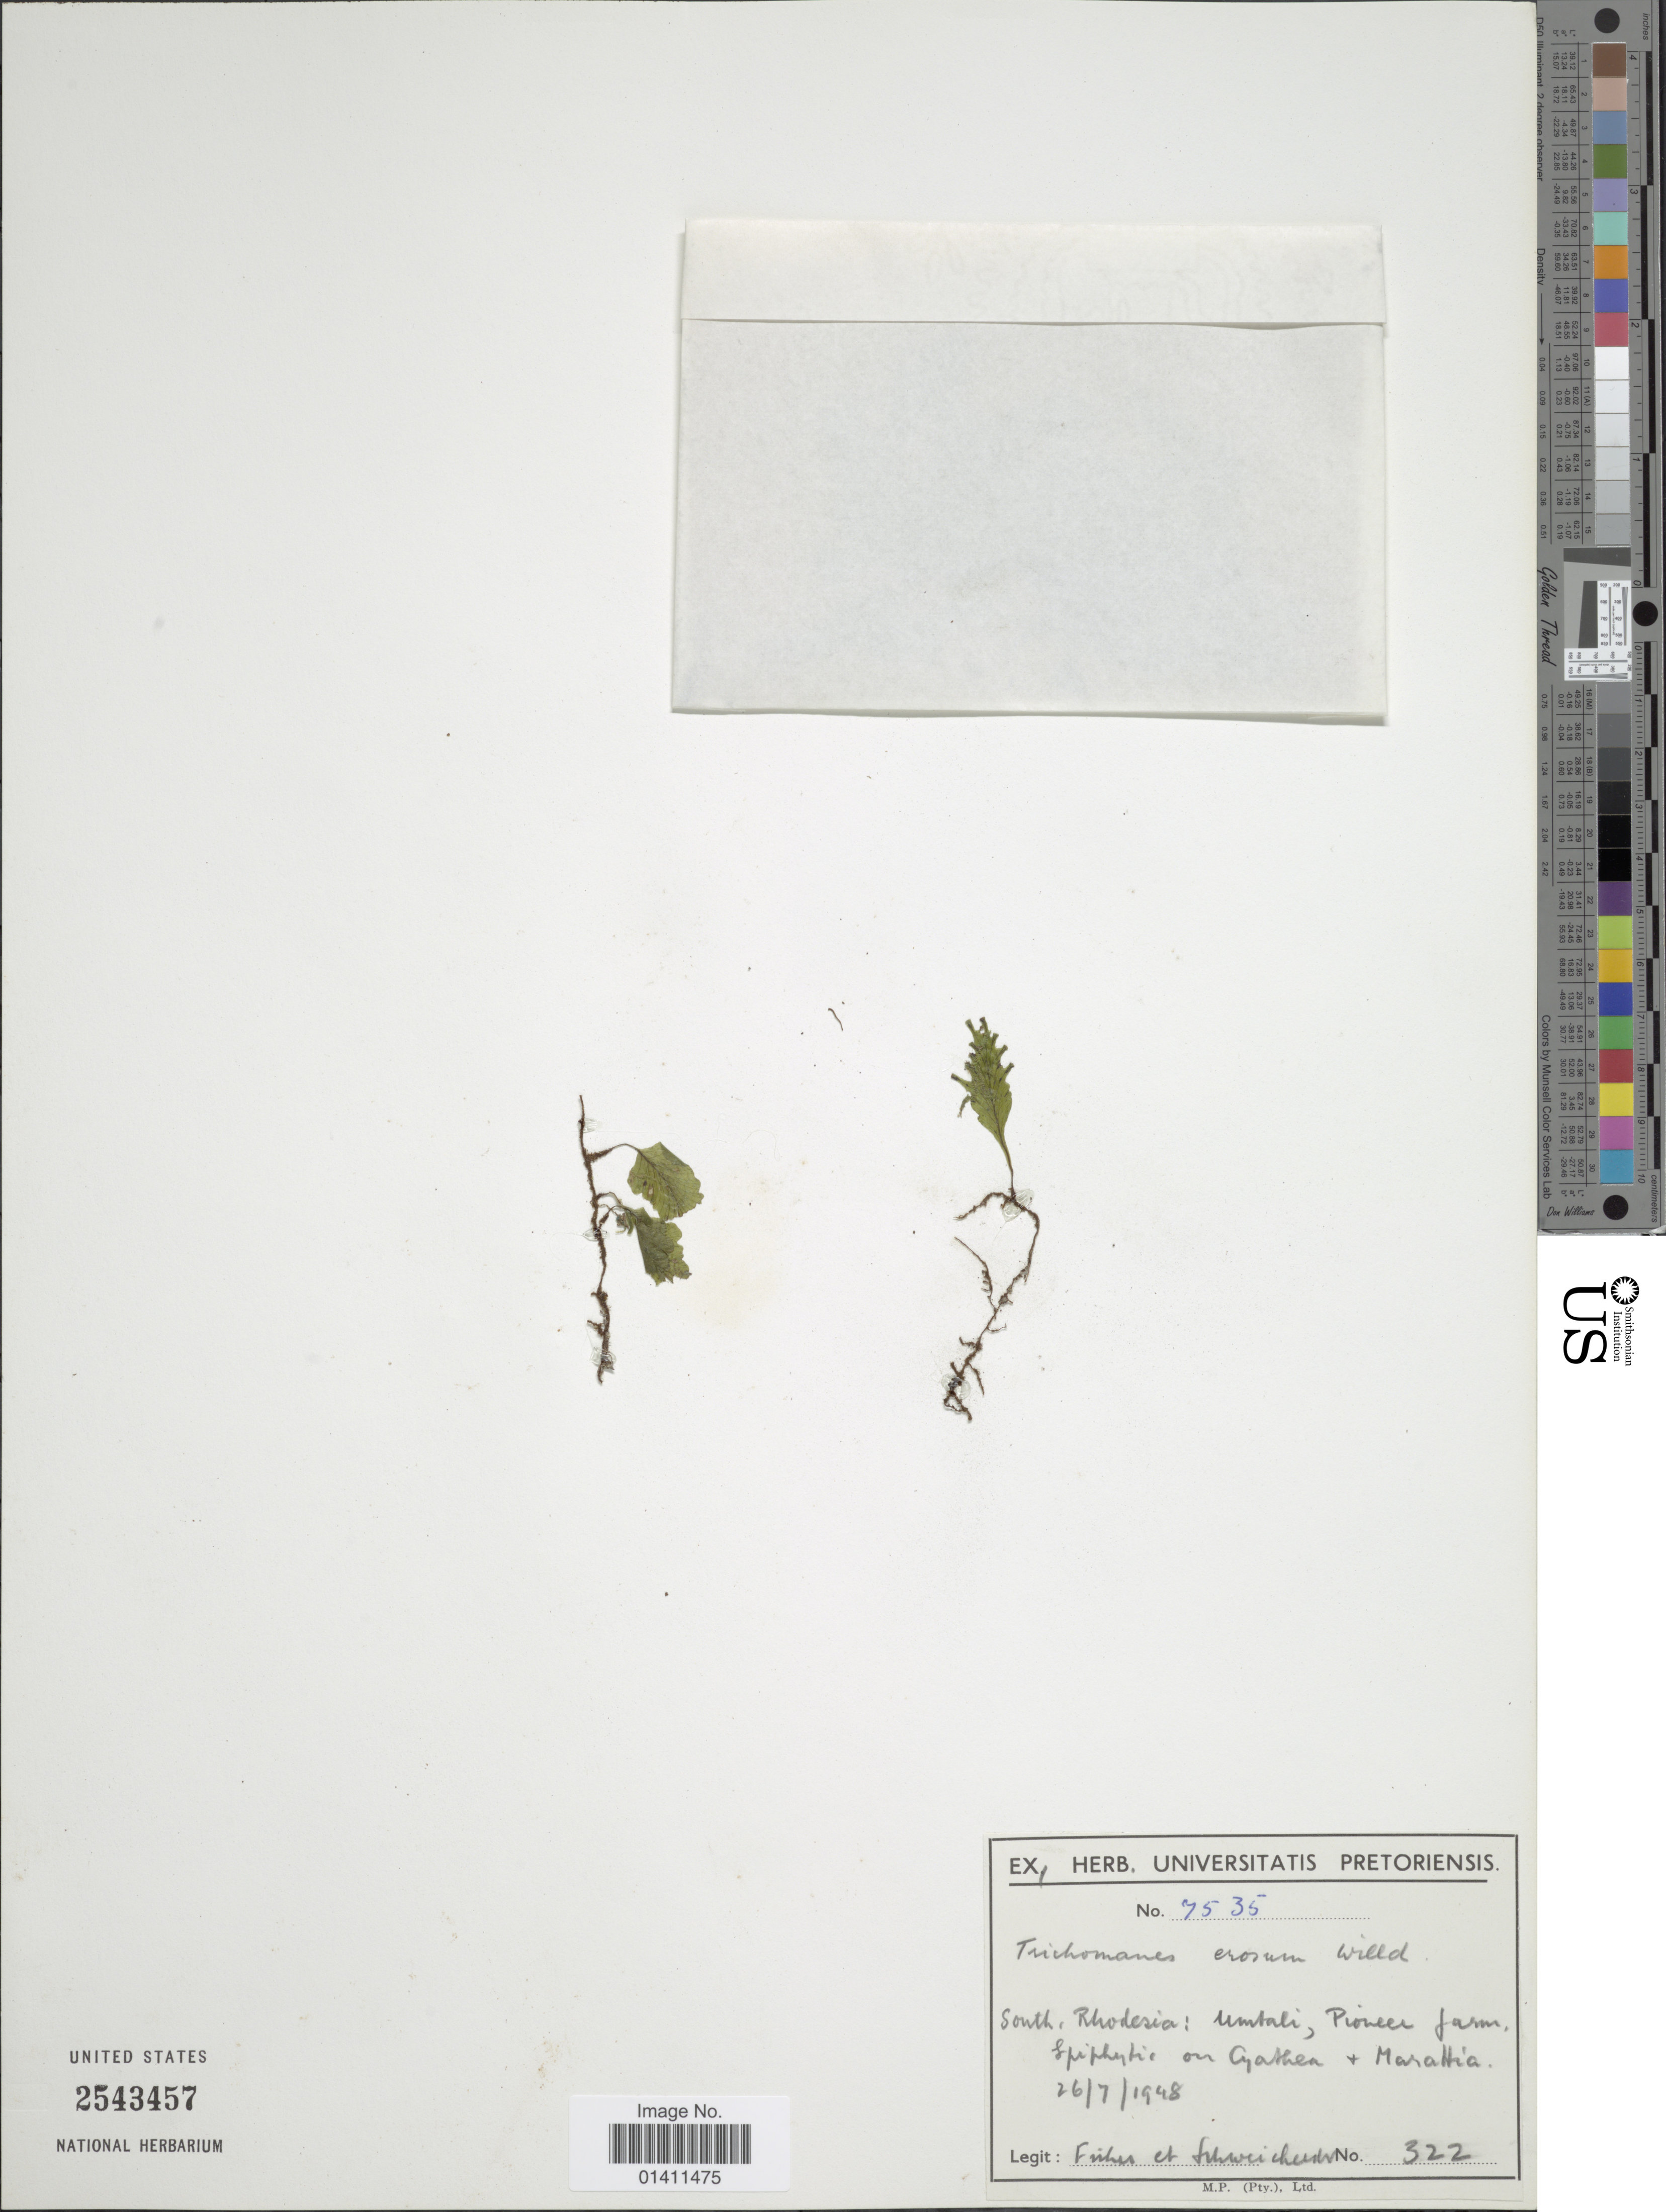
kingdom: Plantae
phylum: Tracheophyta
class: Polypodiopsida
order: Hymenophyllales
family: Hymenophyllaceae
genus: Didymoglossum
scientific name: Didymoglossum erosum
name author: (Willd.) J.P. Roux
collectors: -- Fisher & -. Schweickerdt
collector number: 322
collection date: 1948-07-26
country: Zimbabwe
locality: South. Rhodesia: Umtali, Pioneer farm.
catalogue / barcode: US 2543457